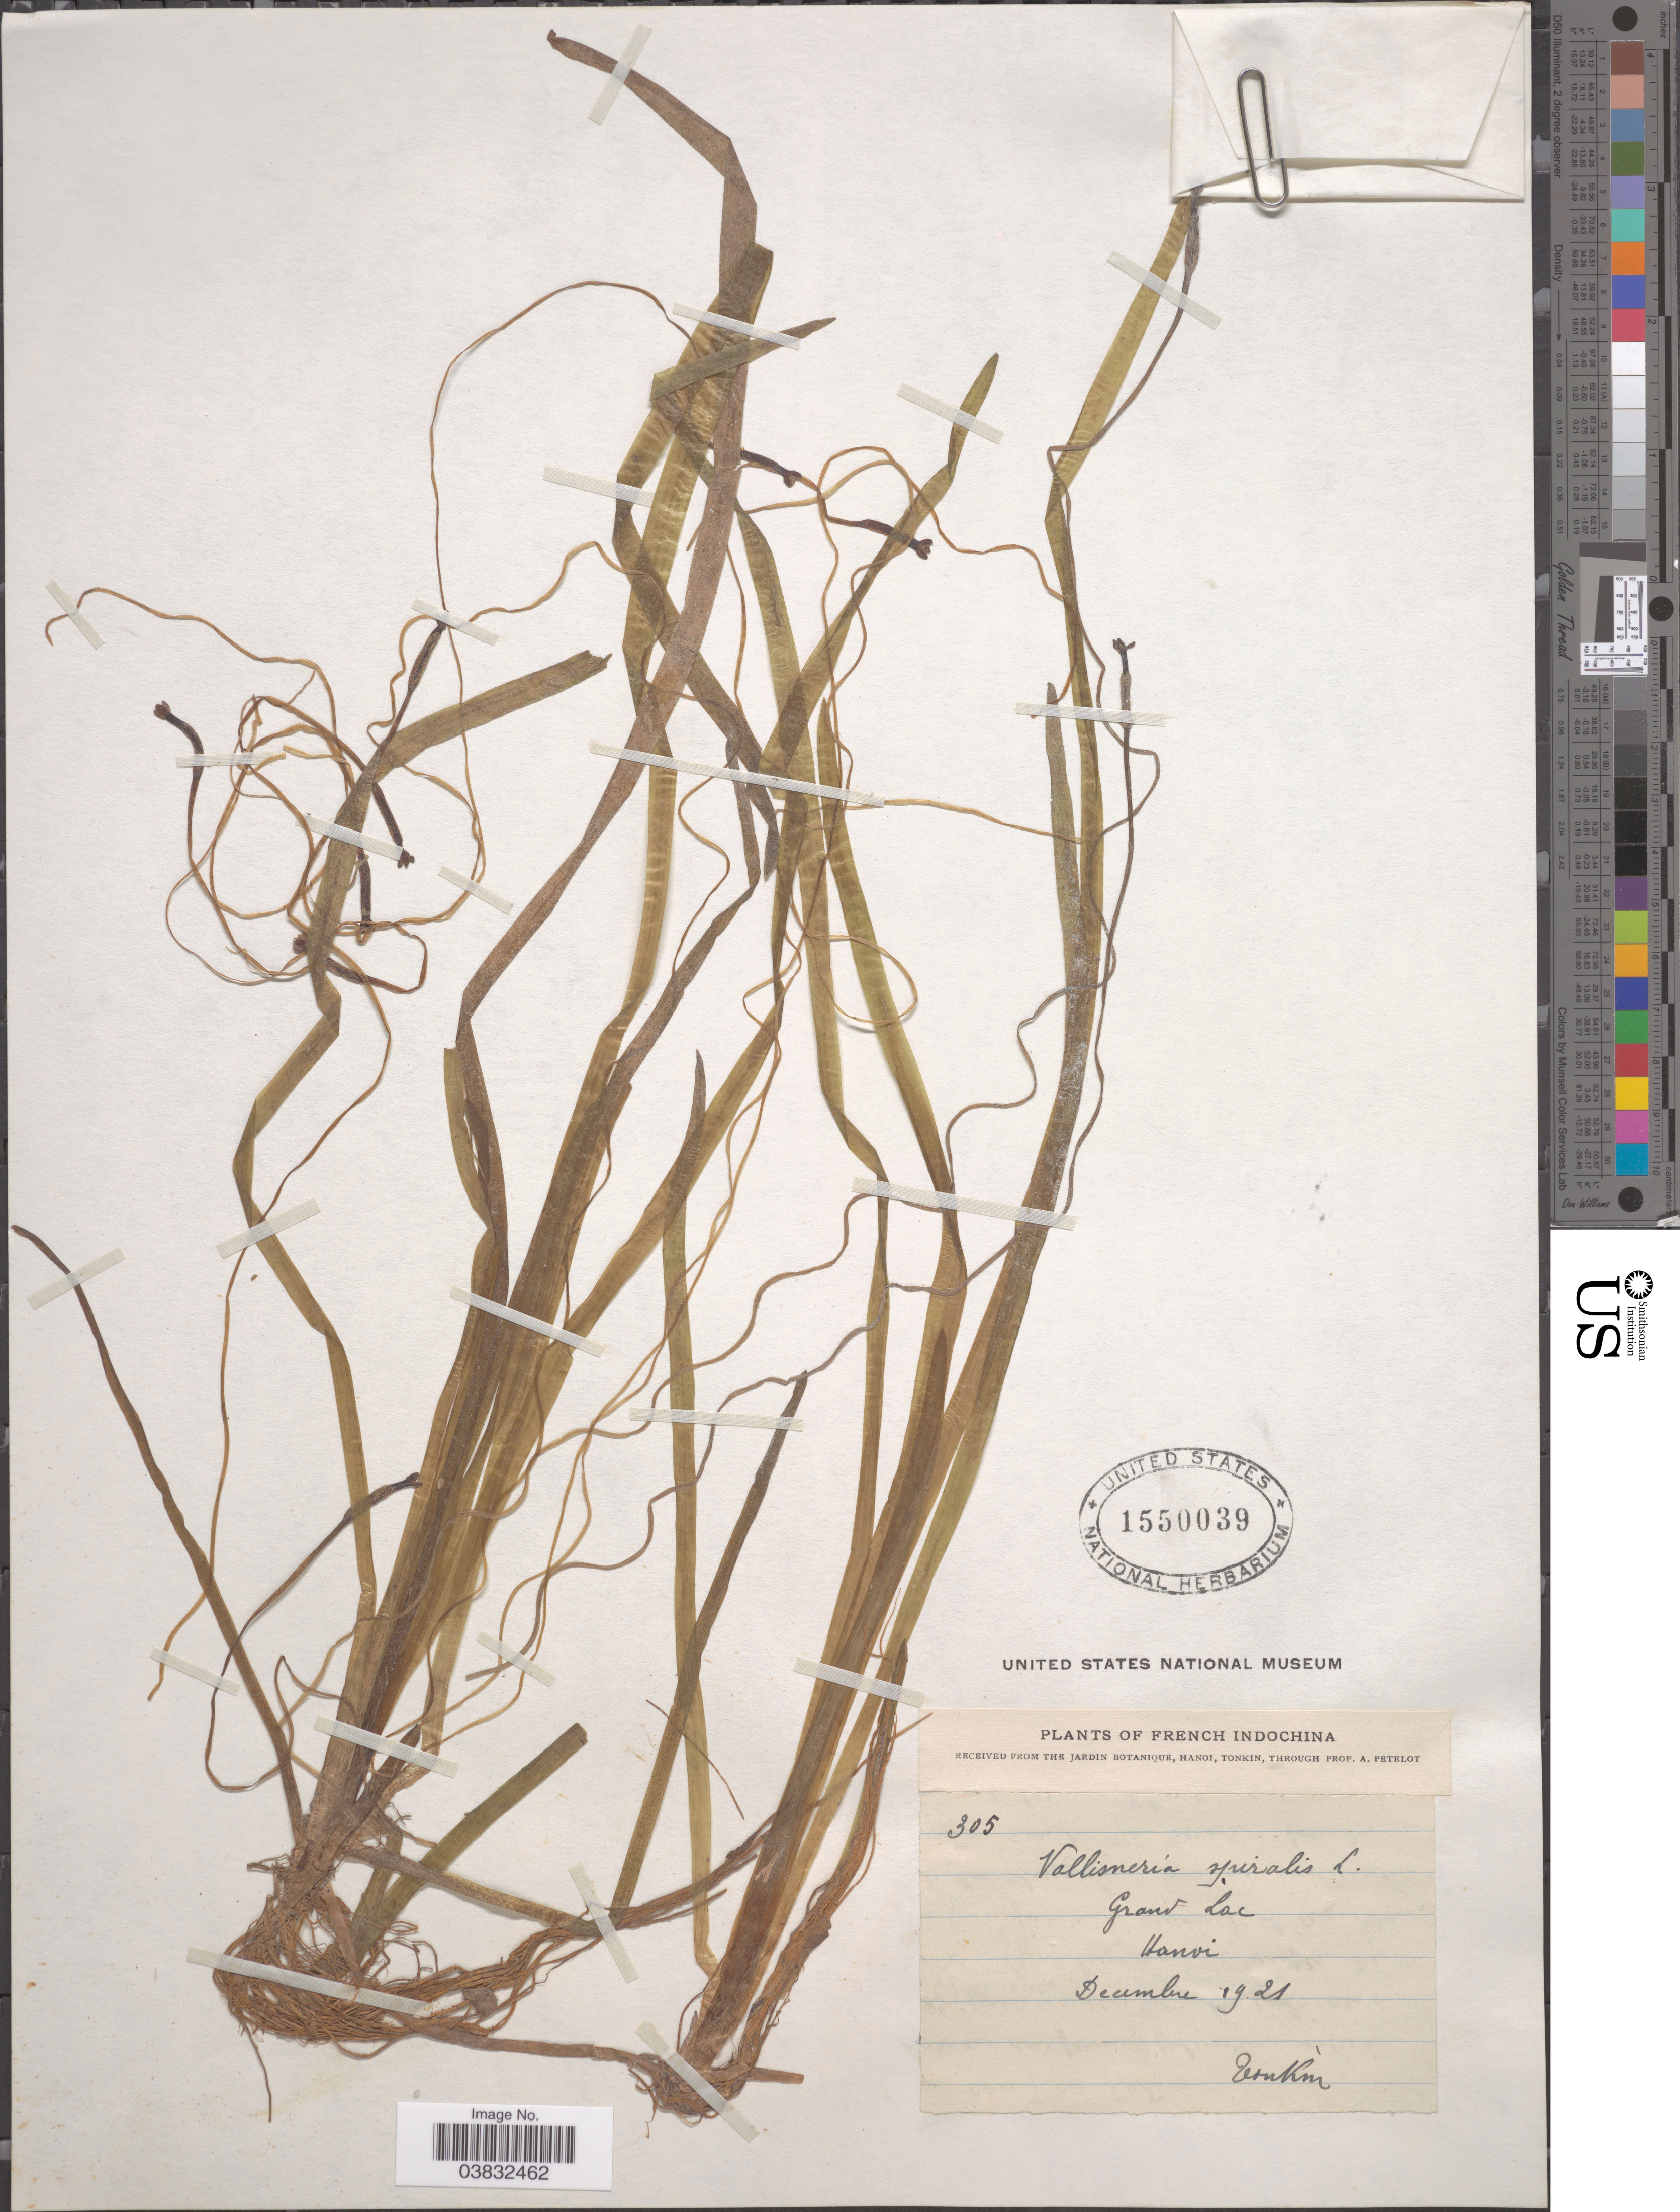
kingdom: Plantae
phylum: Tracheophyta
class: Liliopsida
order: Alismatales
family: Hydrocharitaceae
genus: Vallisneria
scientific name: Vallisneria spiralis var. denseserrulata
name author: Makino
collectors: P. A. Pételot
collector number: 305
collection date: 1921-12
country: Vietnam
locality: French Indochina. Grand Lac. Hanoi.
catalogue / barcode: US 155039